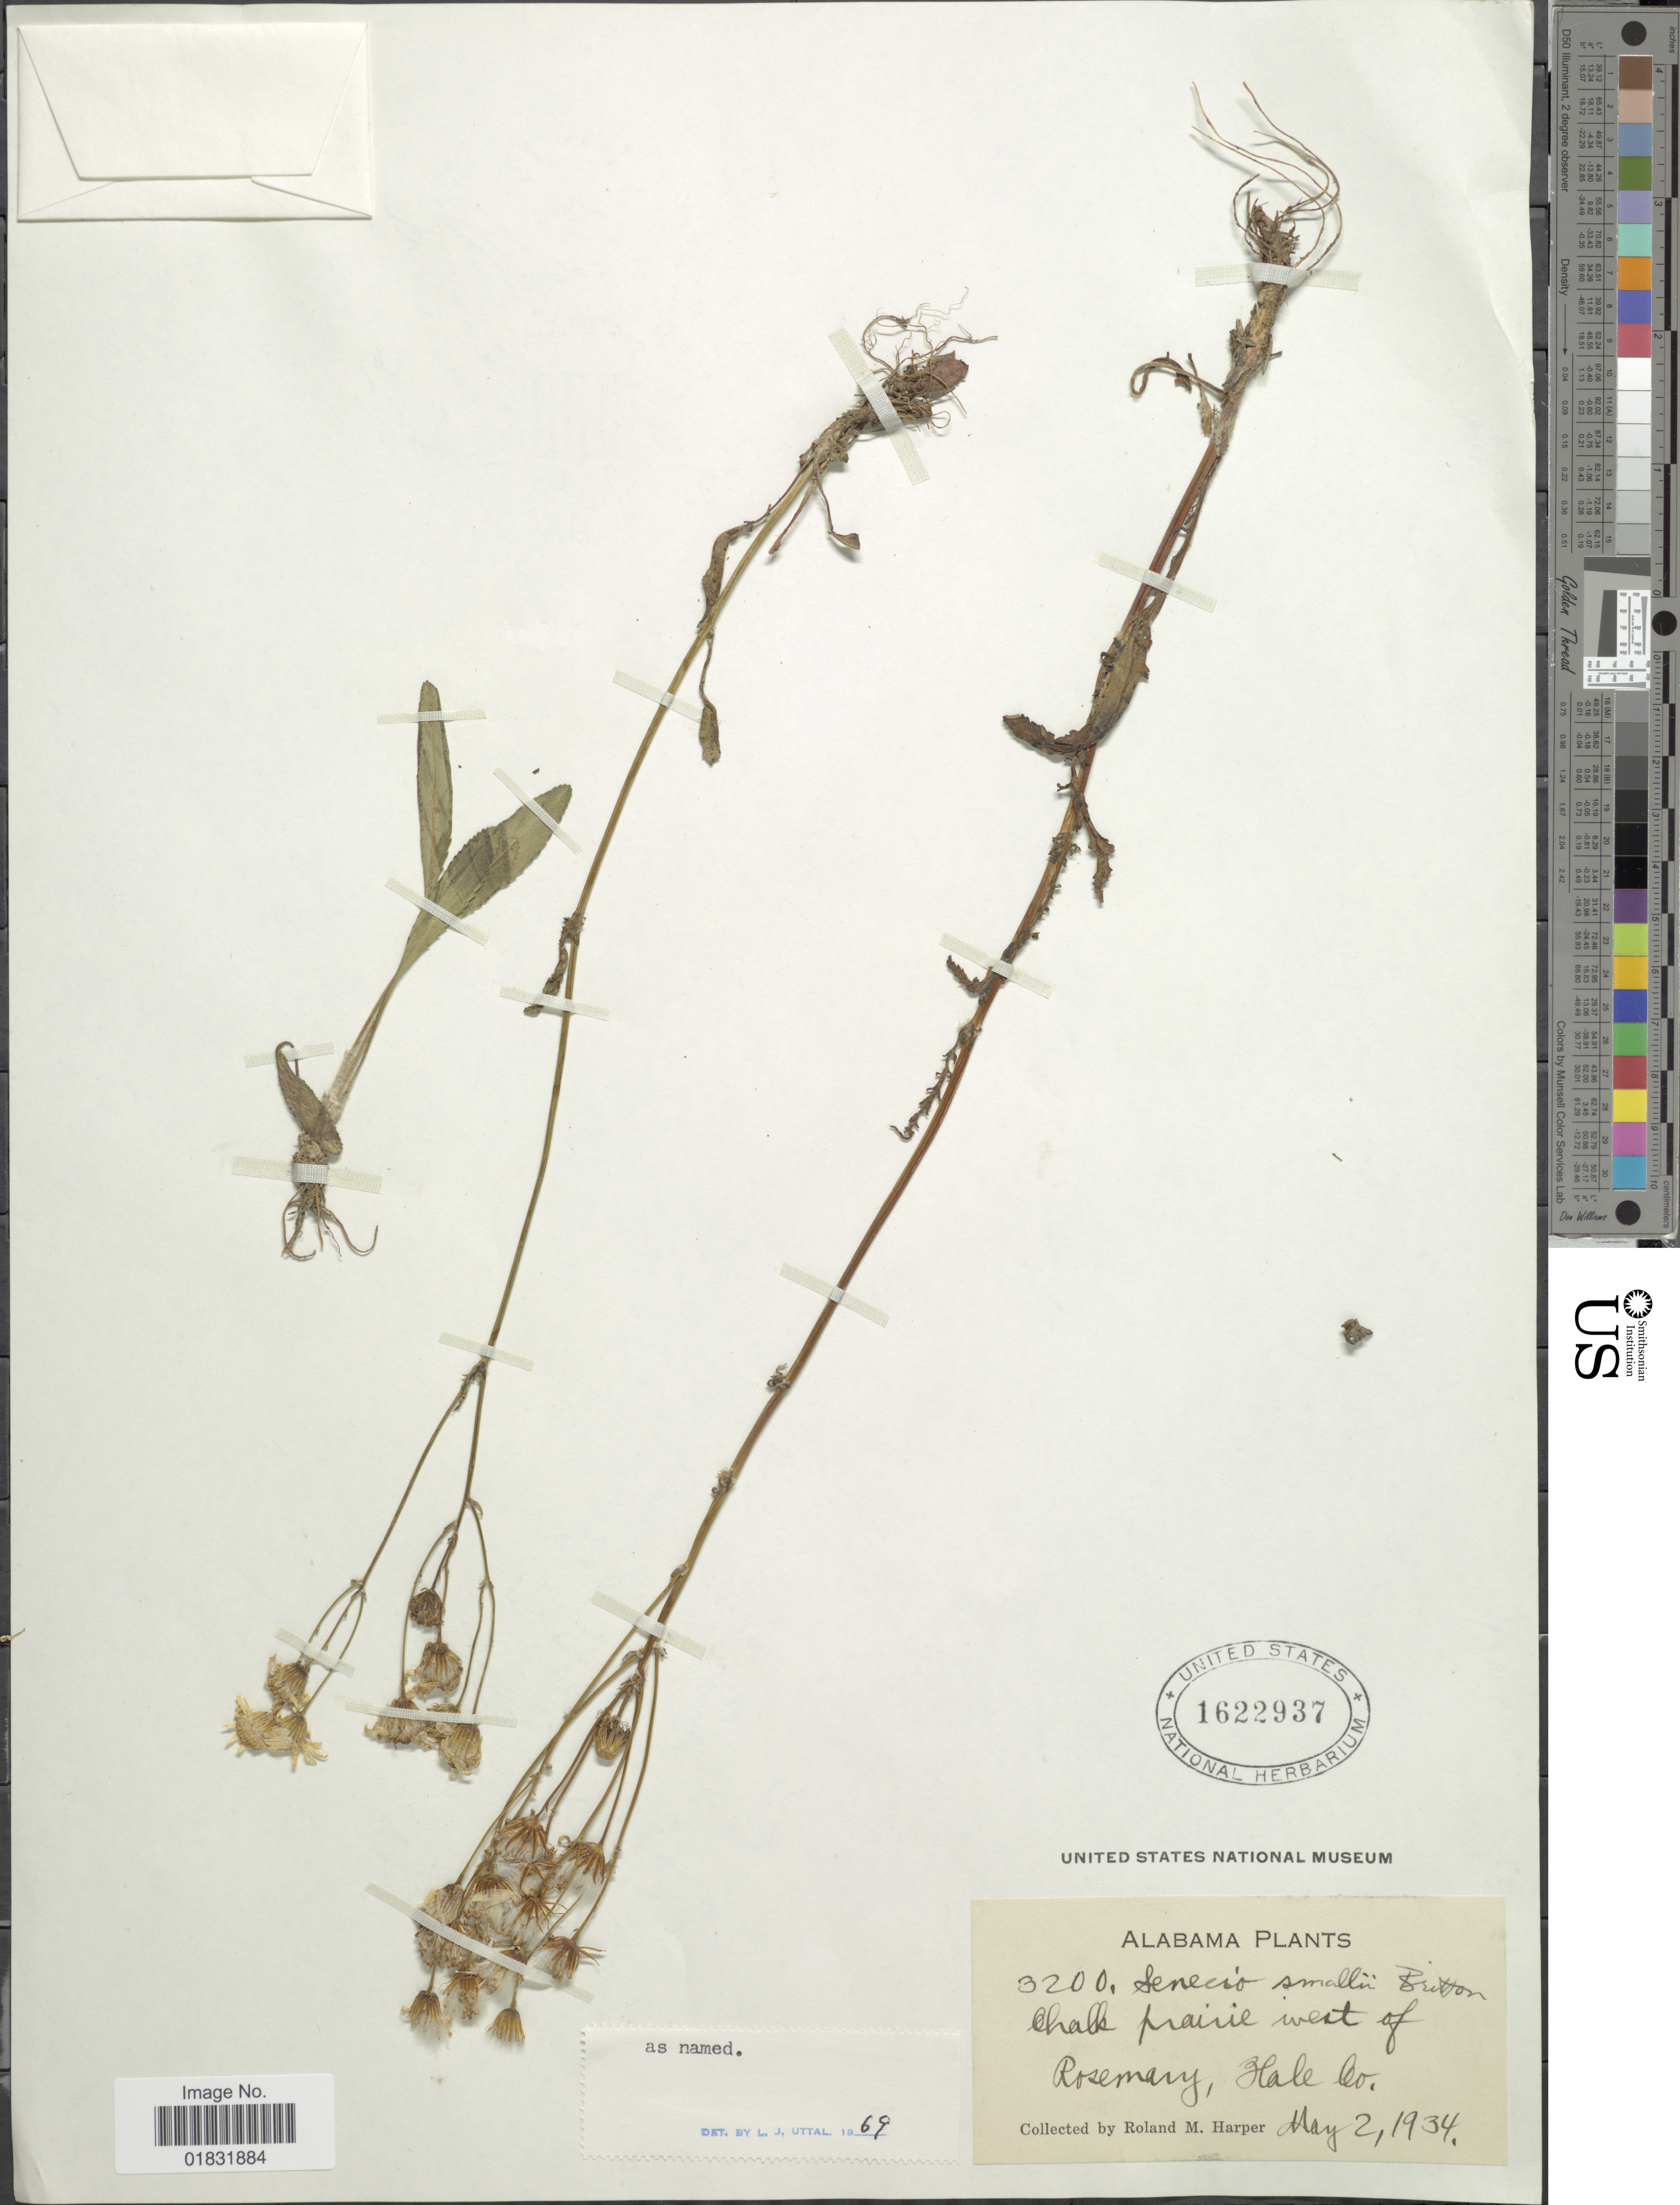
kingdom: Plantae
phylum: Tracheophyta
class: Magnoliopsida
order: Asterales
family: Asteraceae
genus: Packera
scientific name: Packera smallii Britton comb ined.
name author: Britton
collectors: R. M. Harper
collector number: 3200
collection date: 1934-05-02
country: United States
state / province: Alabama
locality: Chalk prairie west of Rosemary, Hale Co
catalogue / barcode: US 1622937